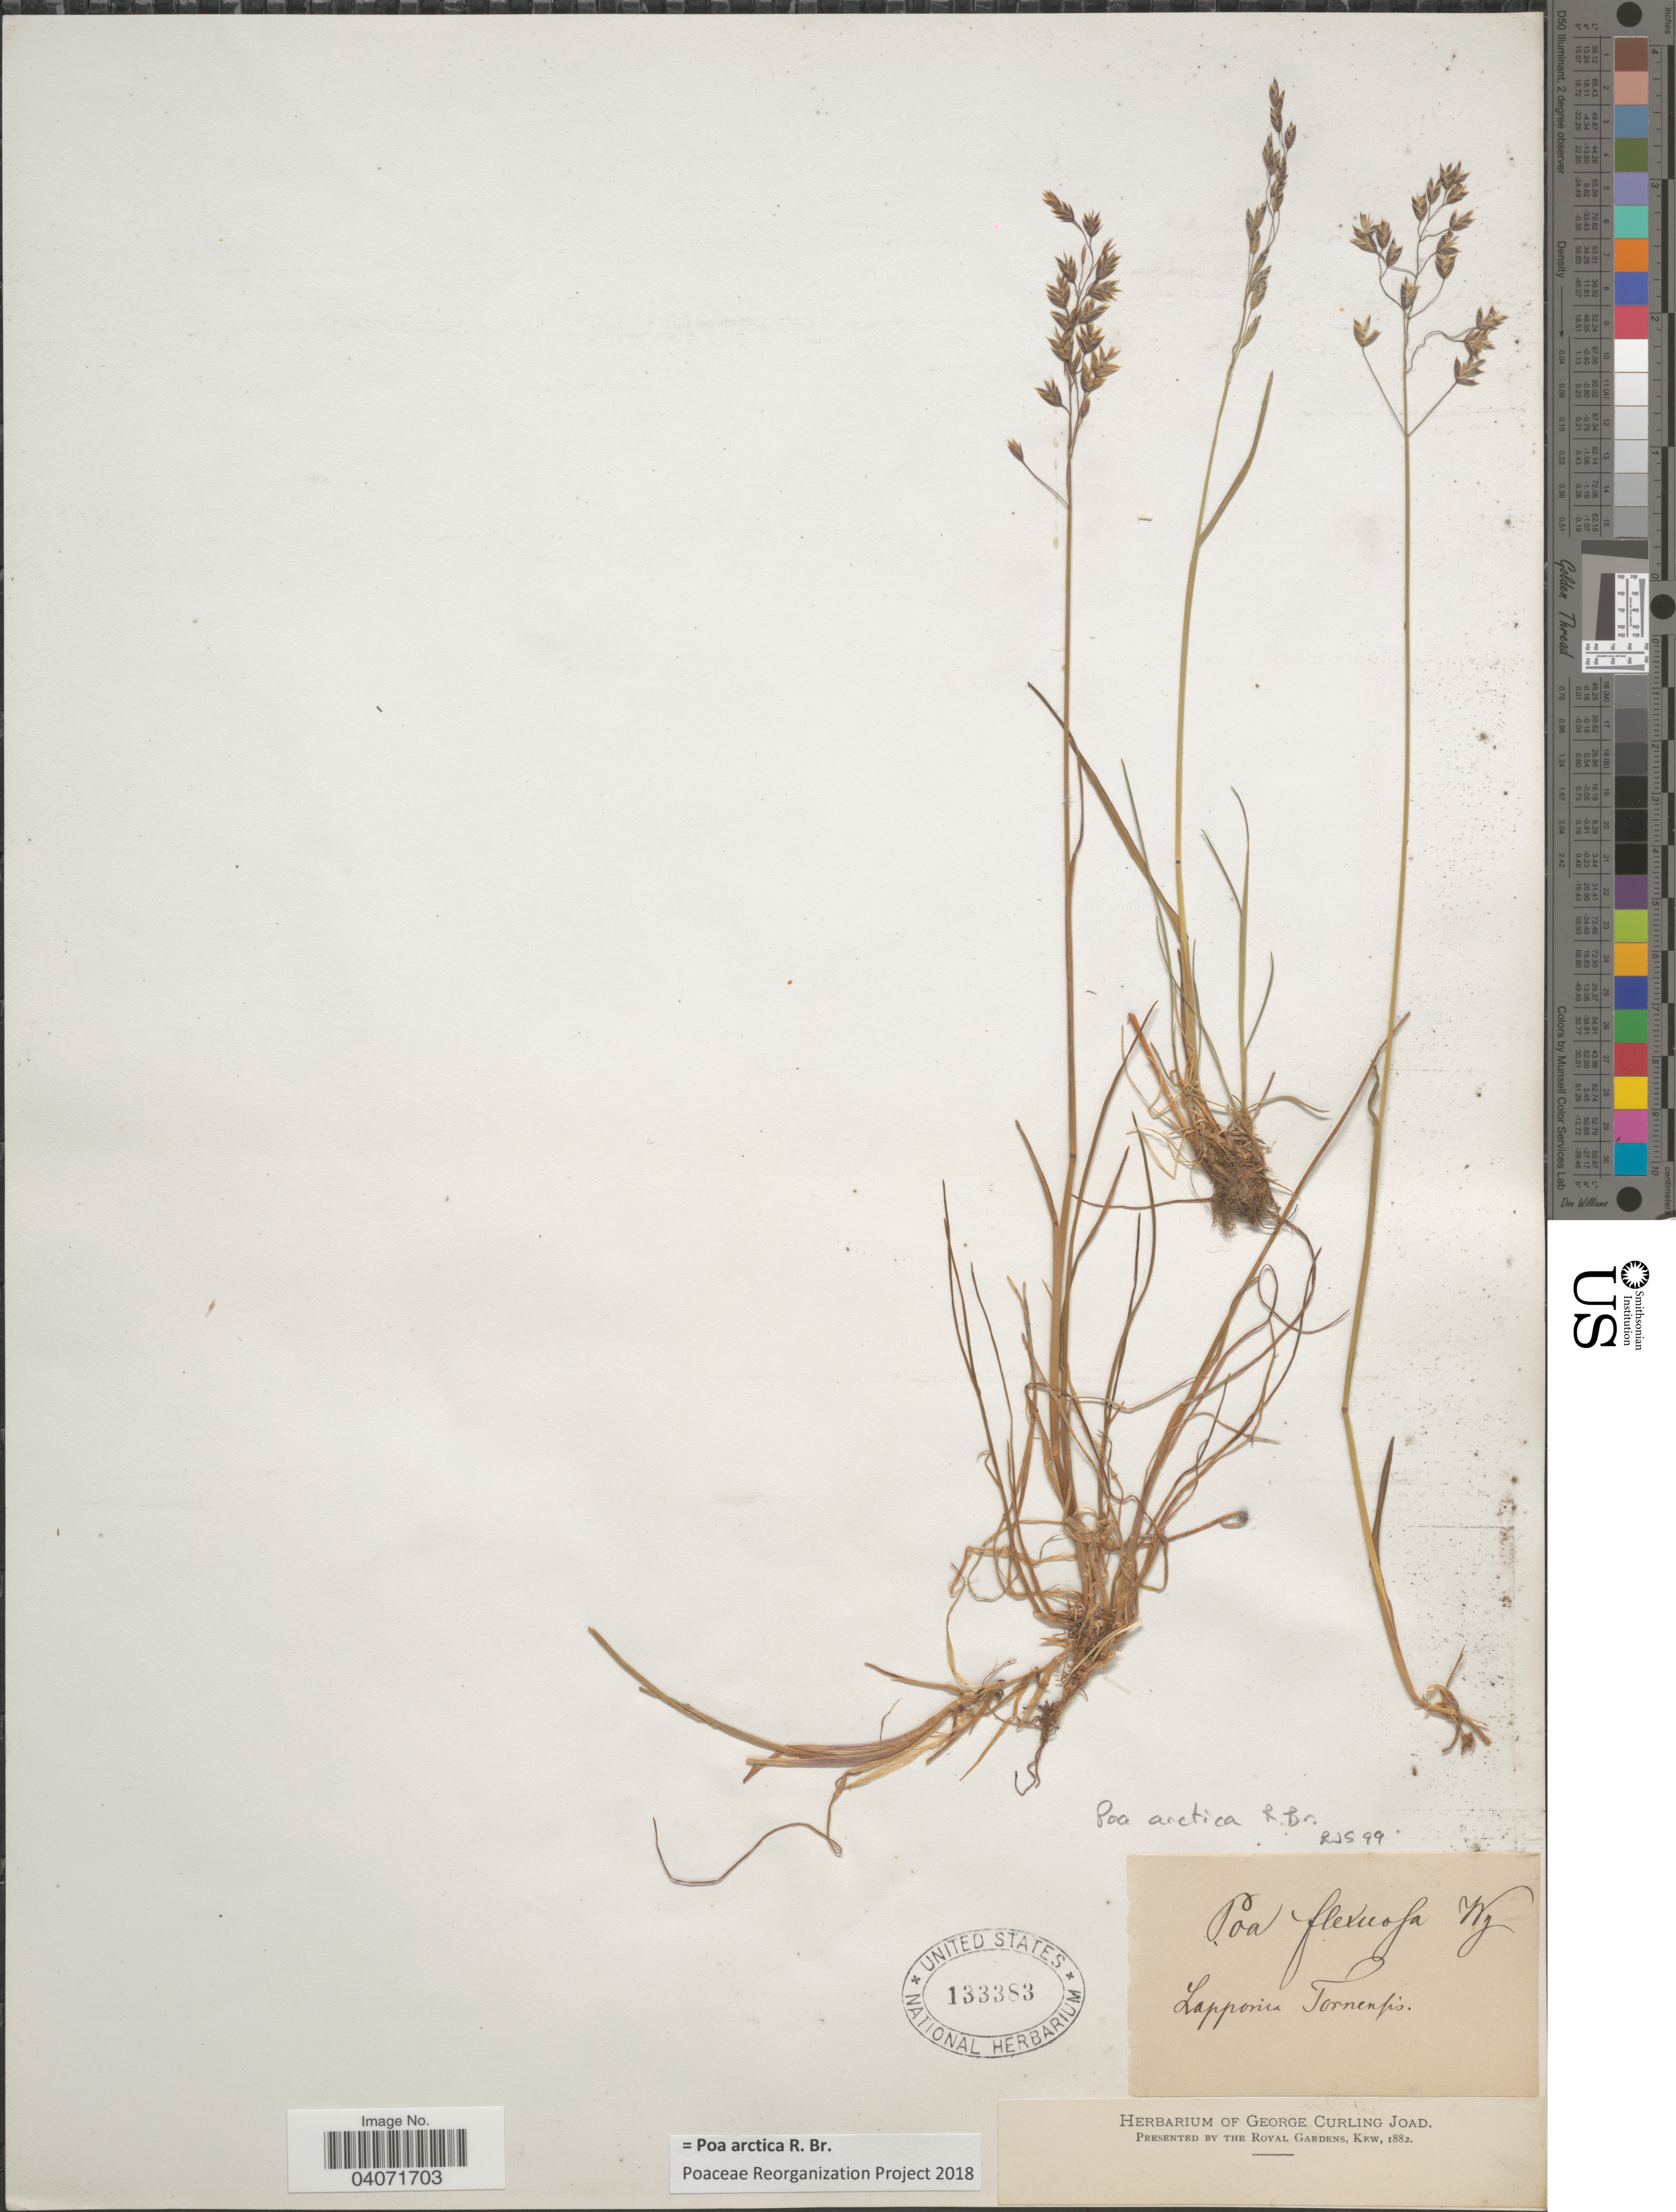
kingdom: Plantae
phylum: Tracheophyta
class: Liliopsida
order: Poales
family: Poaceae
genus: Poa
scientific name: Poa arctica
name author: R. Br.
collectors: ex herb. George Curling Joad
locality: Lapponia Tornensis.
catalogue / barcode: US 133383